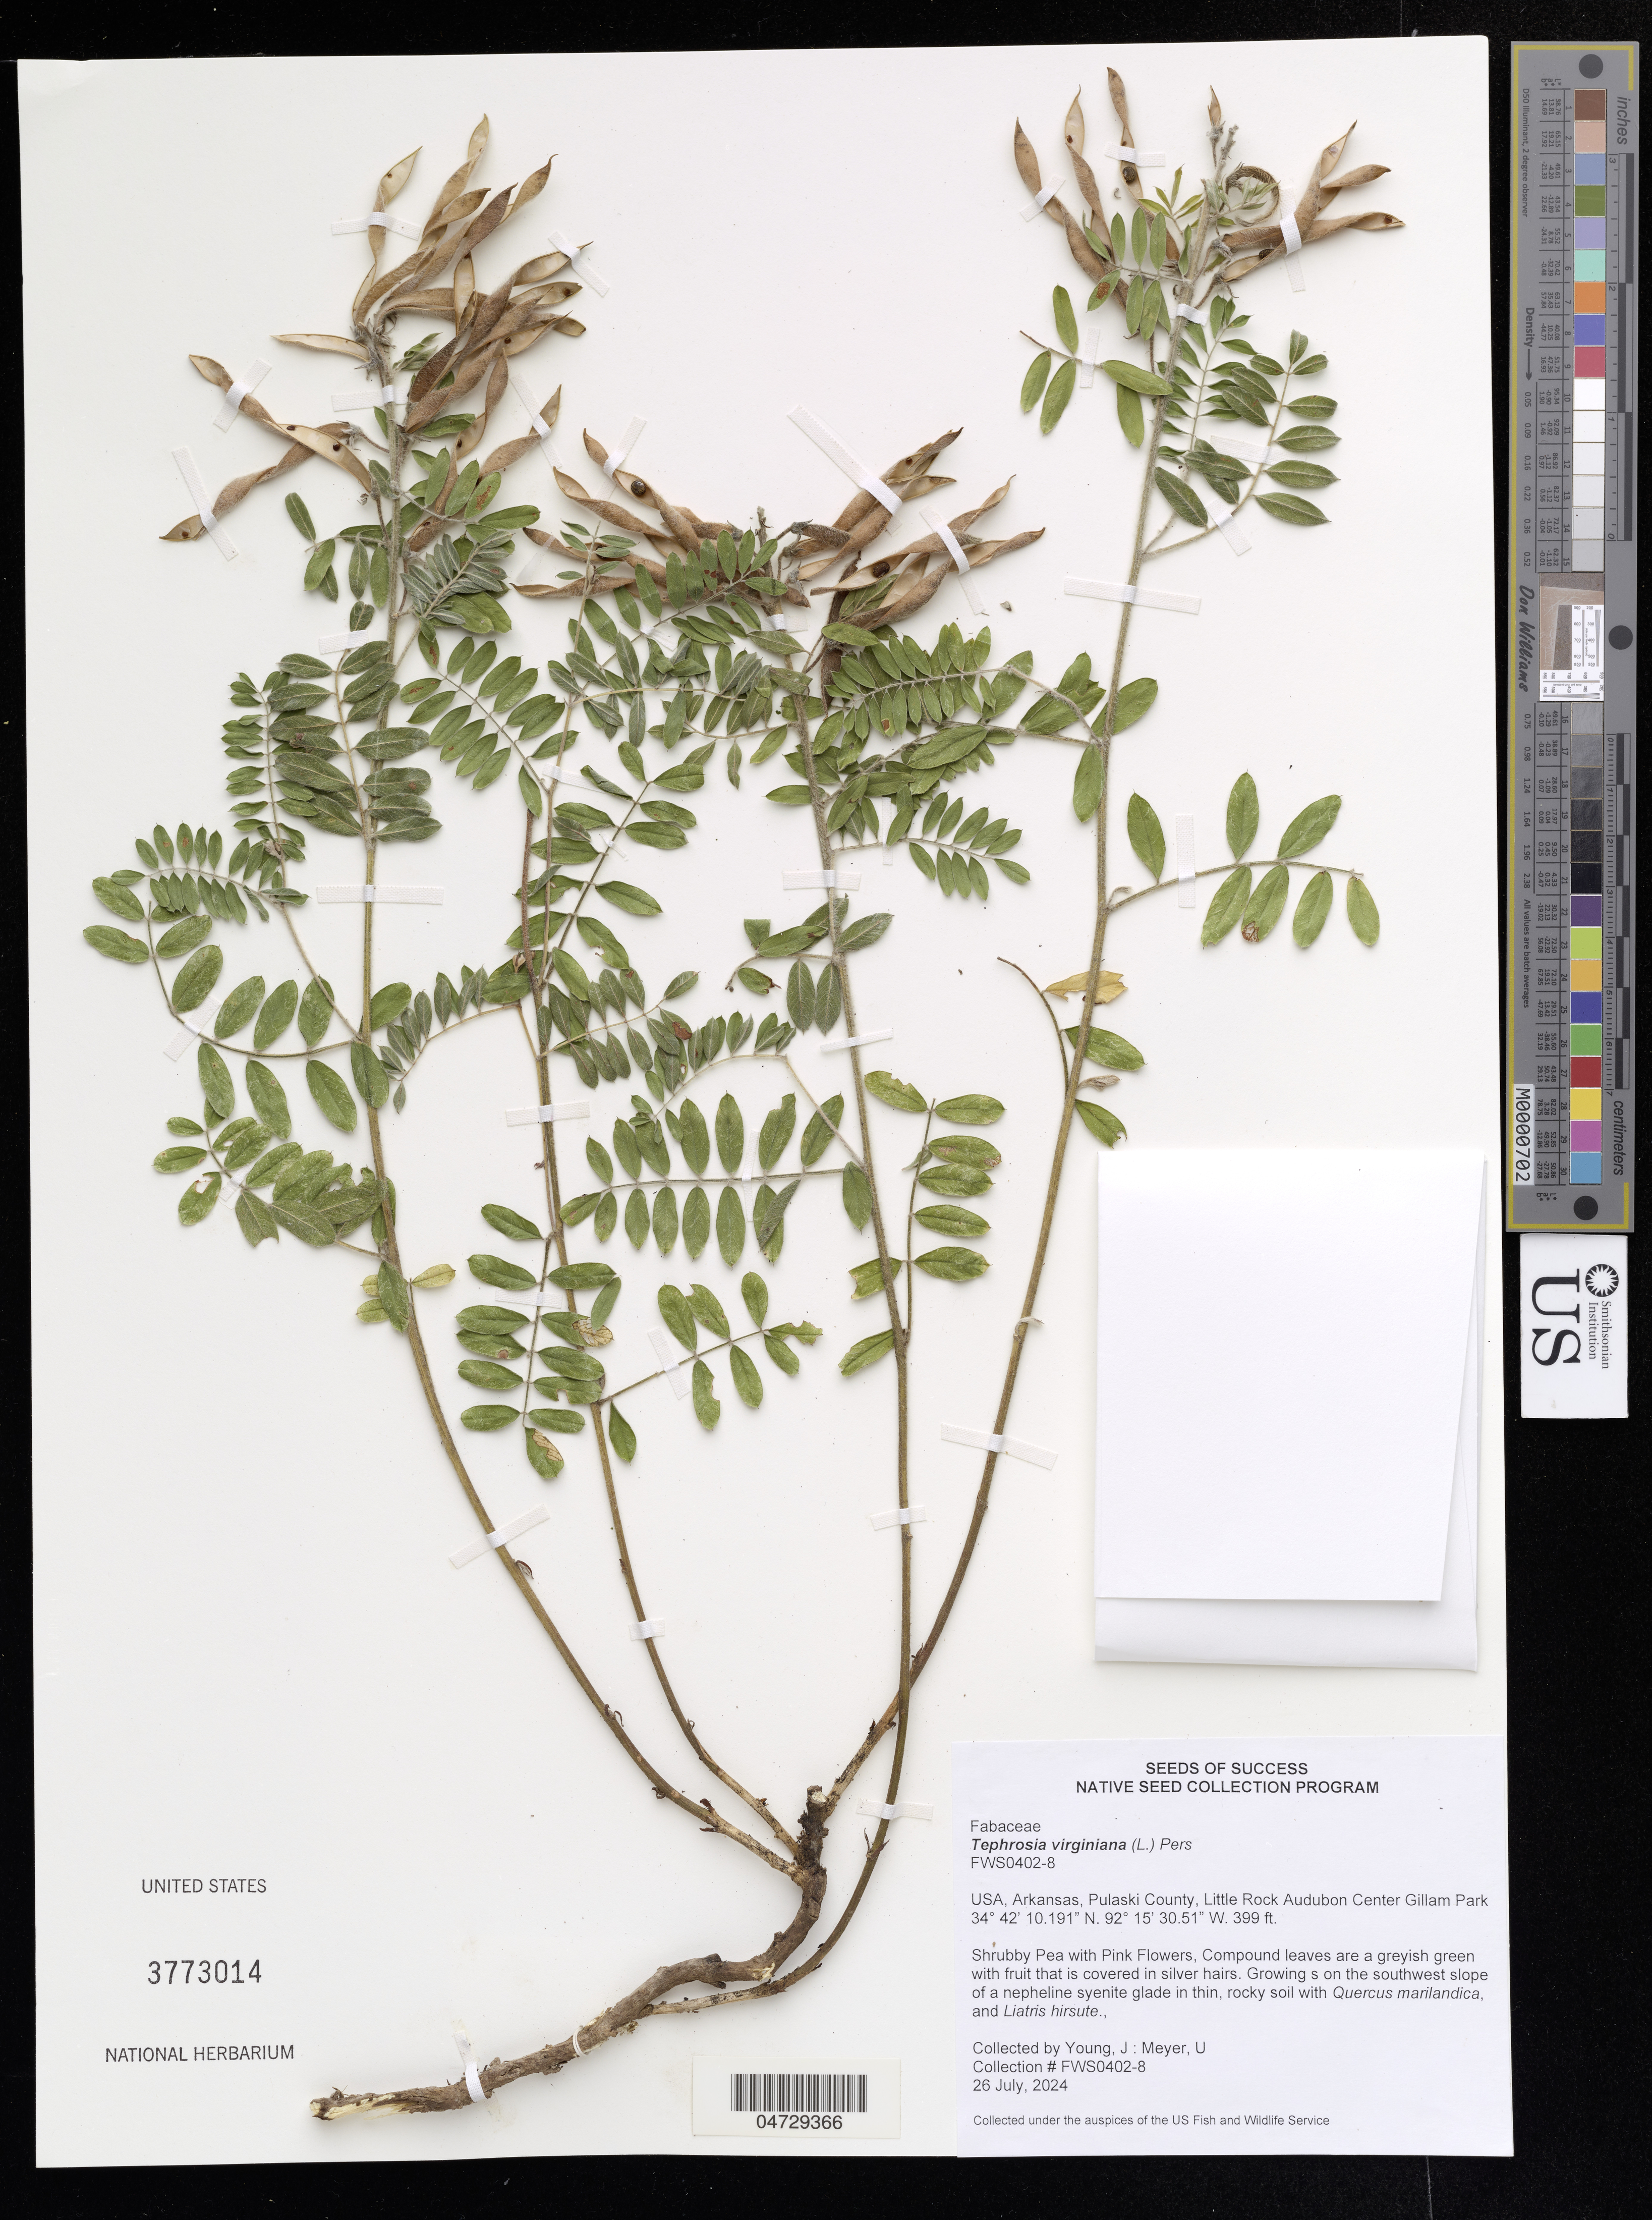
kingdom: Plantae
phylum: Tracheophyta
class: Magnoliopsida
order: Fabales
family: Fabaceae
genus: Tephrosia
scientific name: Tephrosia virginiana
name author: (L.) Pers.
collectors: J. Young & U. Meyer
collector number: FWS0402-8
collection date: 2024-07-26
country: United States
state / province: Arkansas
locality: Pulaski County, Little Rock Audubon Center Gillam Park.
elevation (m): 122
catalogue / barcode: US 3773014